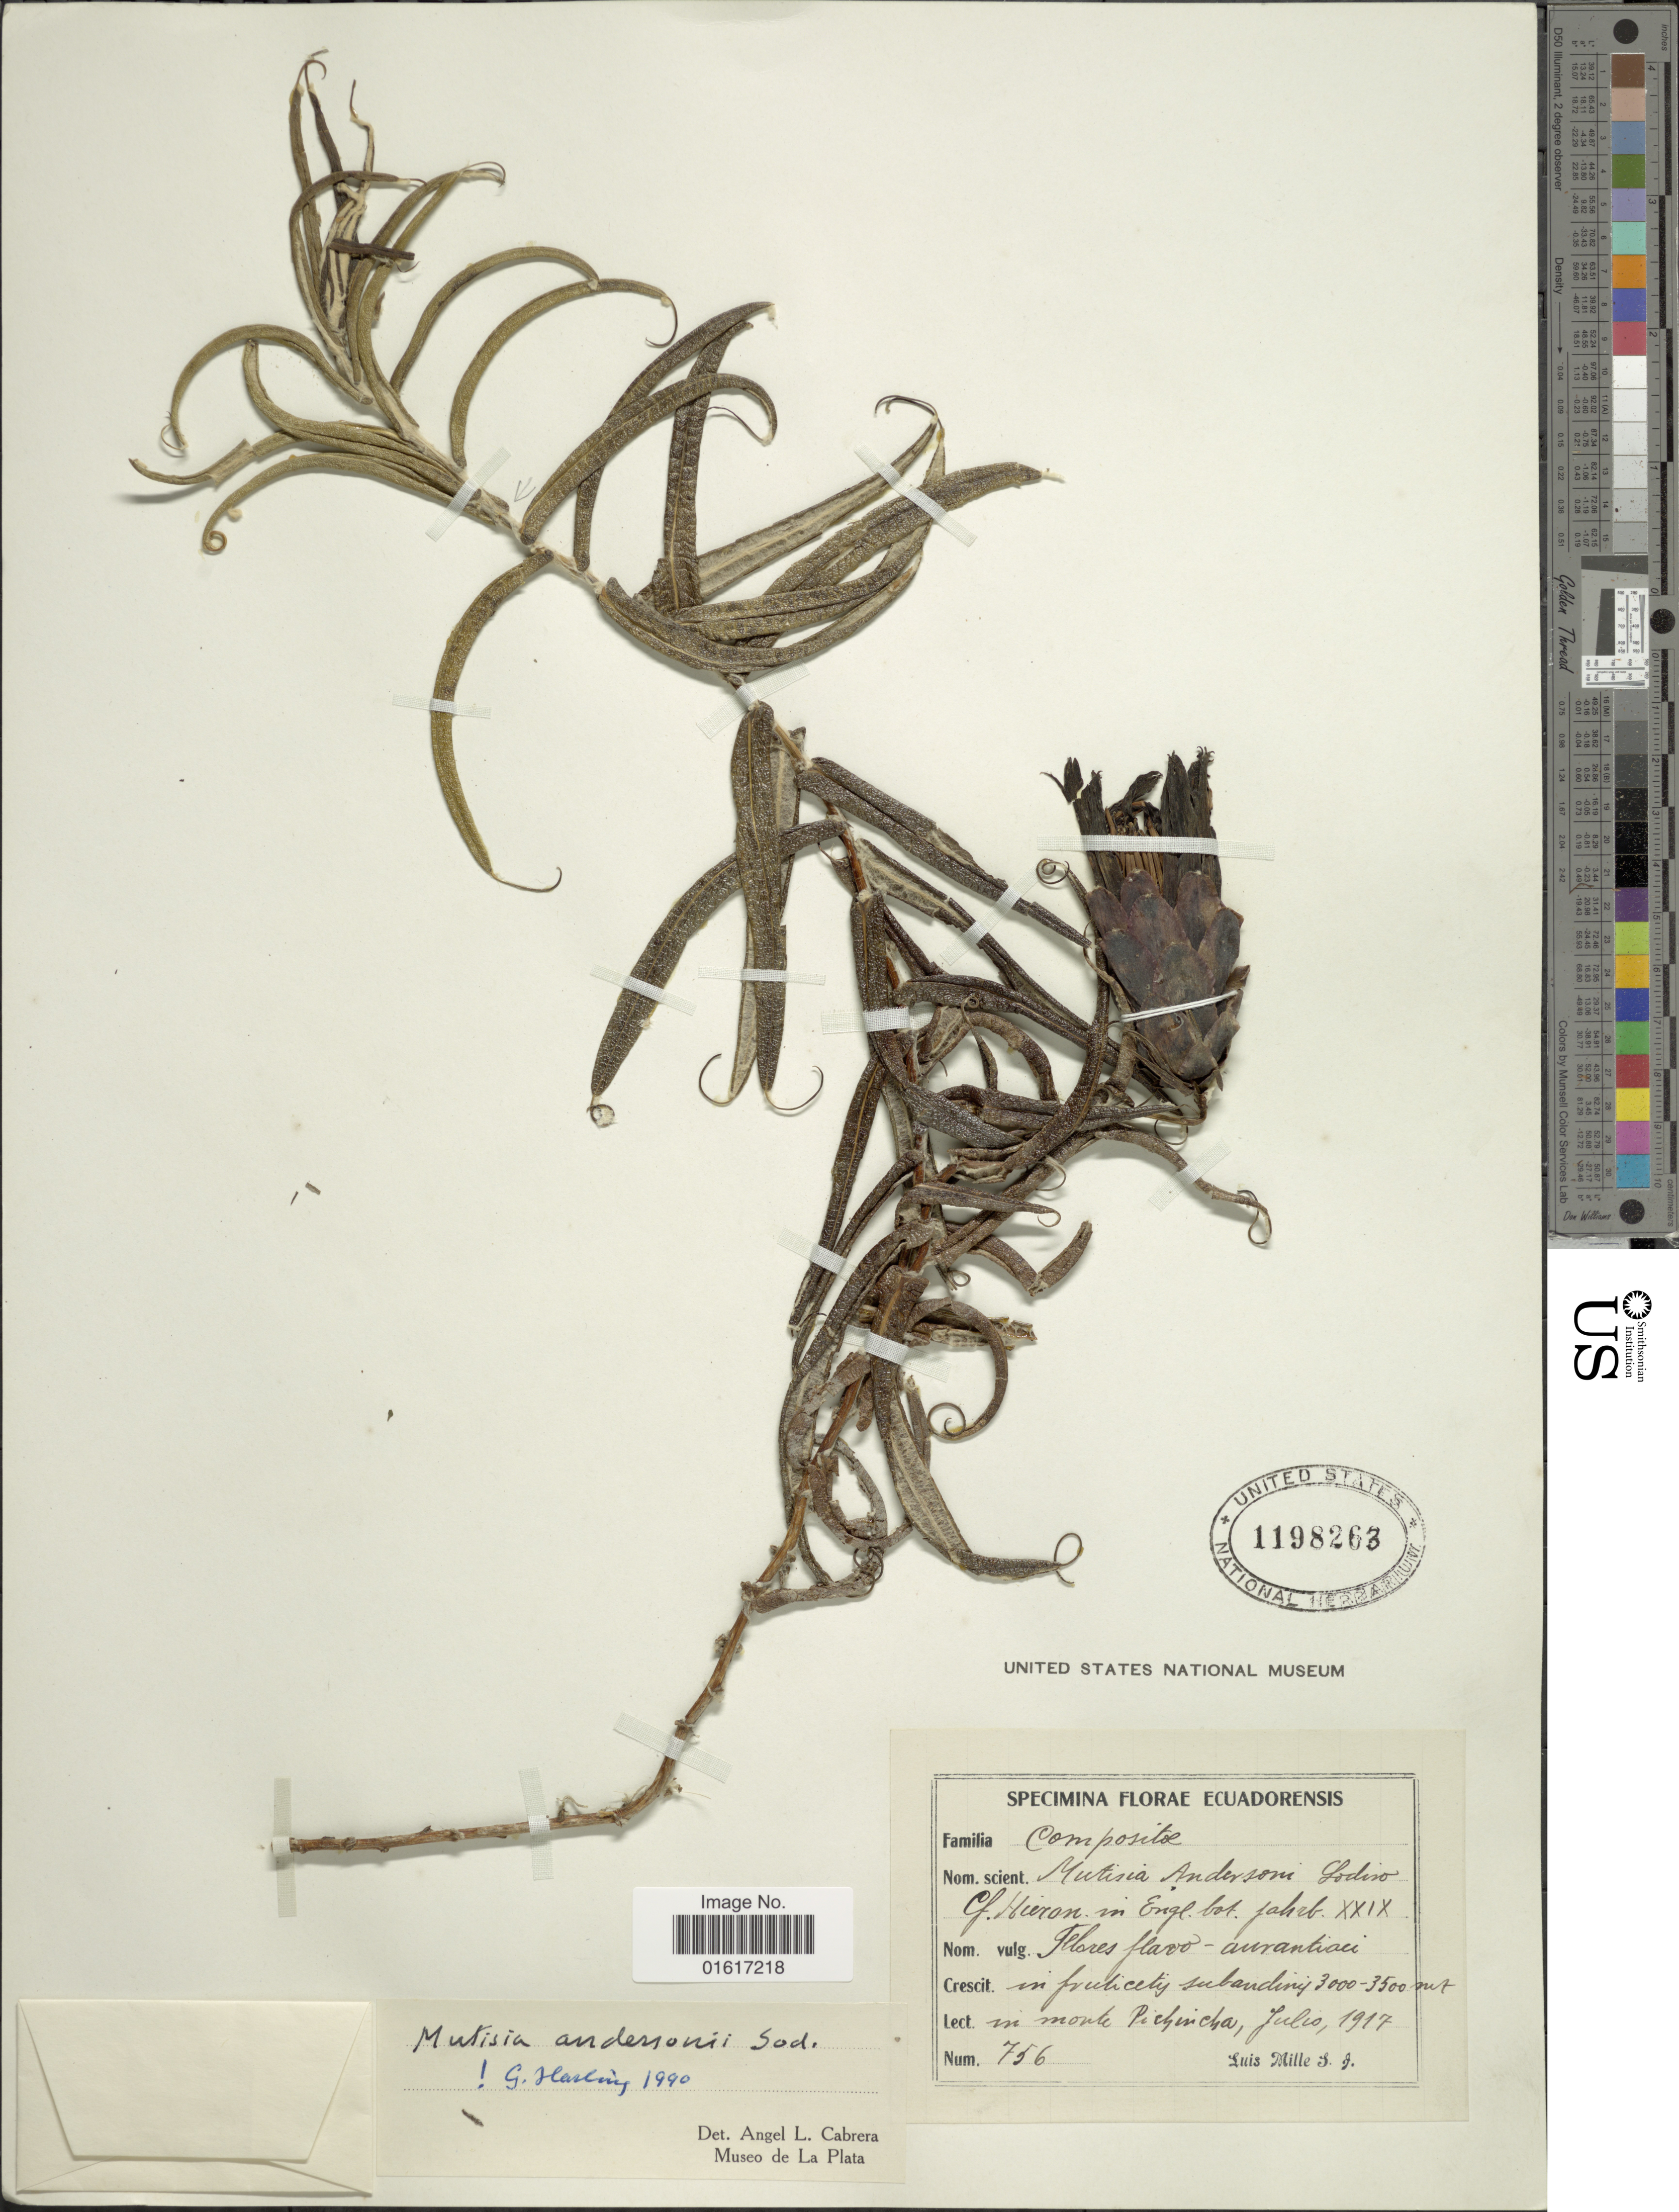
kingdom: Plantae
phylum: Tracheophyta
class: Magnoliopsida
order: Asterales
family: Asteraceae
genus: Mutisia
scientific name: Mutisia anderssonii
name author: Sodiro ex Hieron.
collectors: L. Mille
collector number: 756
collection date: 1917-07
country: Ecuador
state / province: Pichincha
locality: In fruticety subandini. in monte Pichincha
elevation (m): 3000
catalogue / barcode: US 1198263